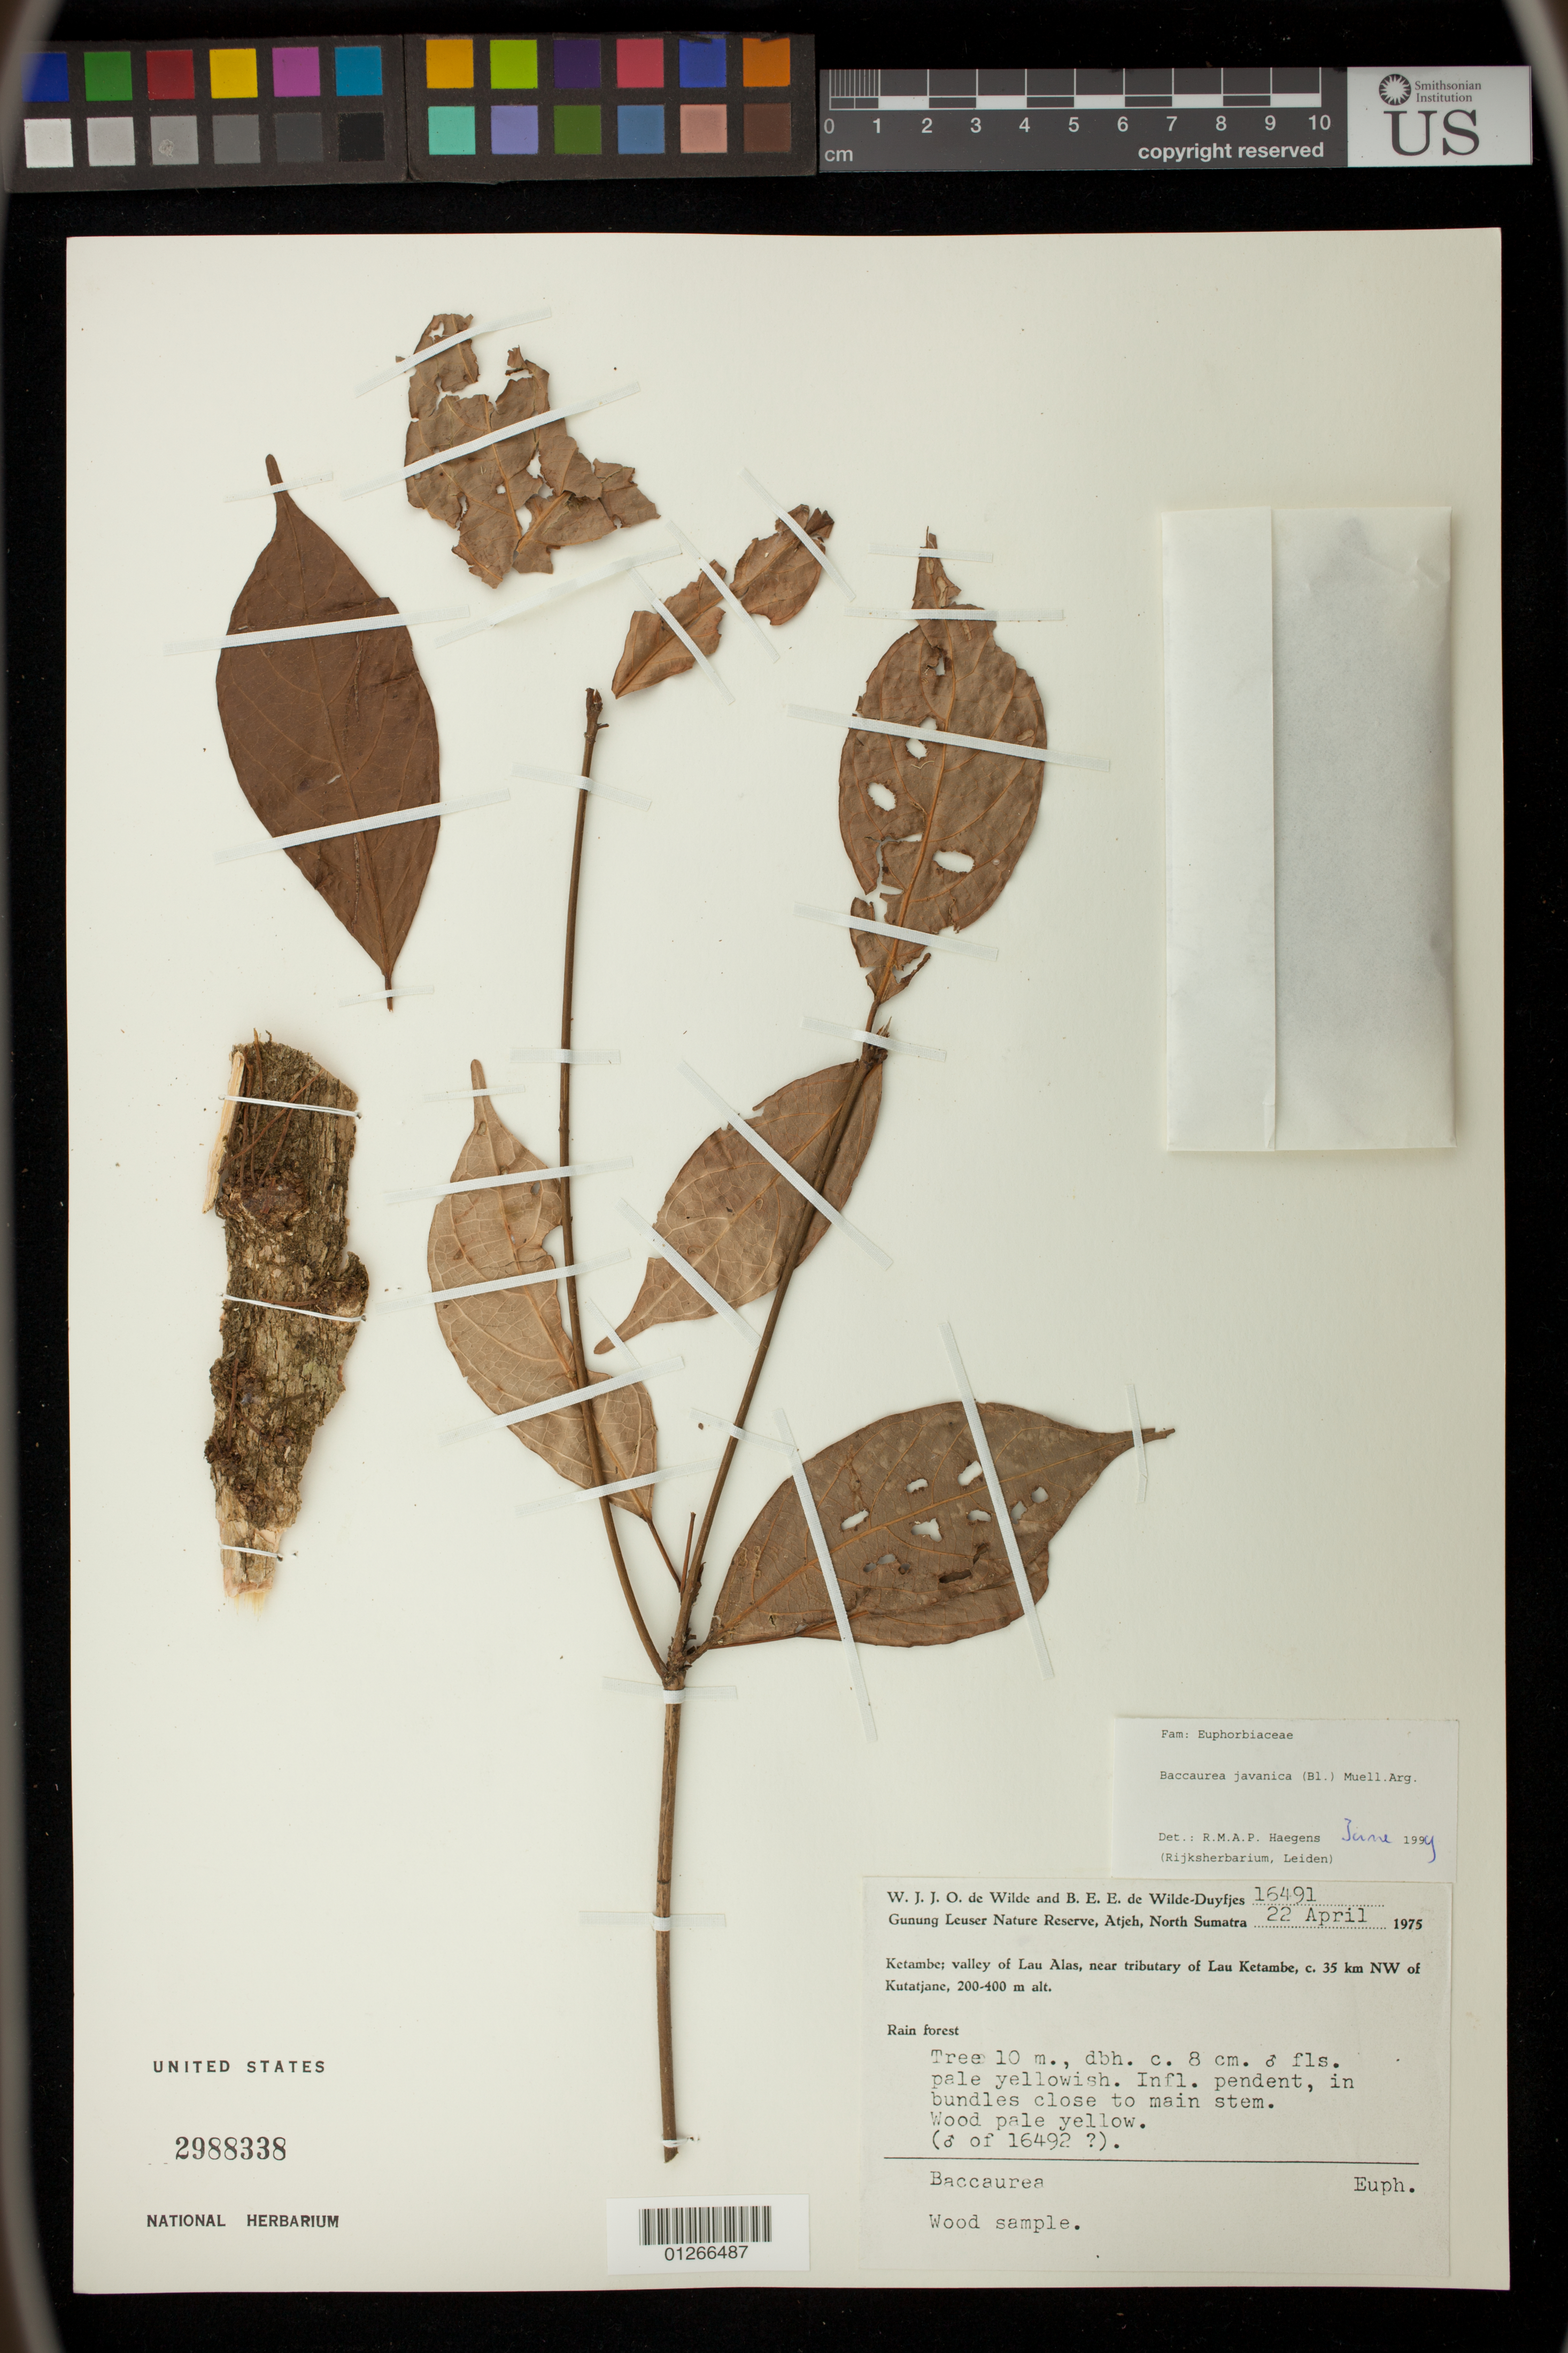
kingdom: Plantae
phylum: Tracheophyta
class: Magnoliopsida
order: Malpighiales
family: Phyllanthaceae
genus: Baccaurea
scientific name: Baccaurea javanica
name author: Müll. Arg.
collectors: W. J. de Wilde & B. E. de Wilde-Duyfjes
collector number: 15666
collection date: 1975-03-21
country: Indonesia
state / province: Sumatra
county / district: Aceh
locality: Gunung Leuser Nature Reserve, Atjeh, North Sumatra. Ketambe; valley of Lau Alas, near tributary of Lau Ketambe, c. 35 km NW of Kutatjane.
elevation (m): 200